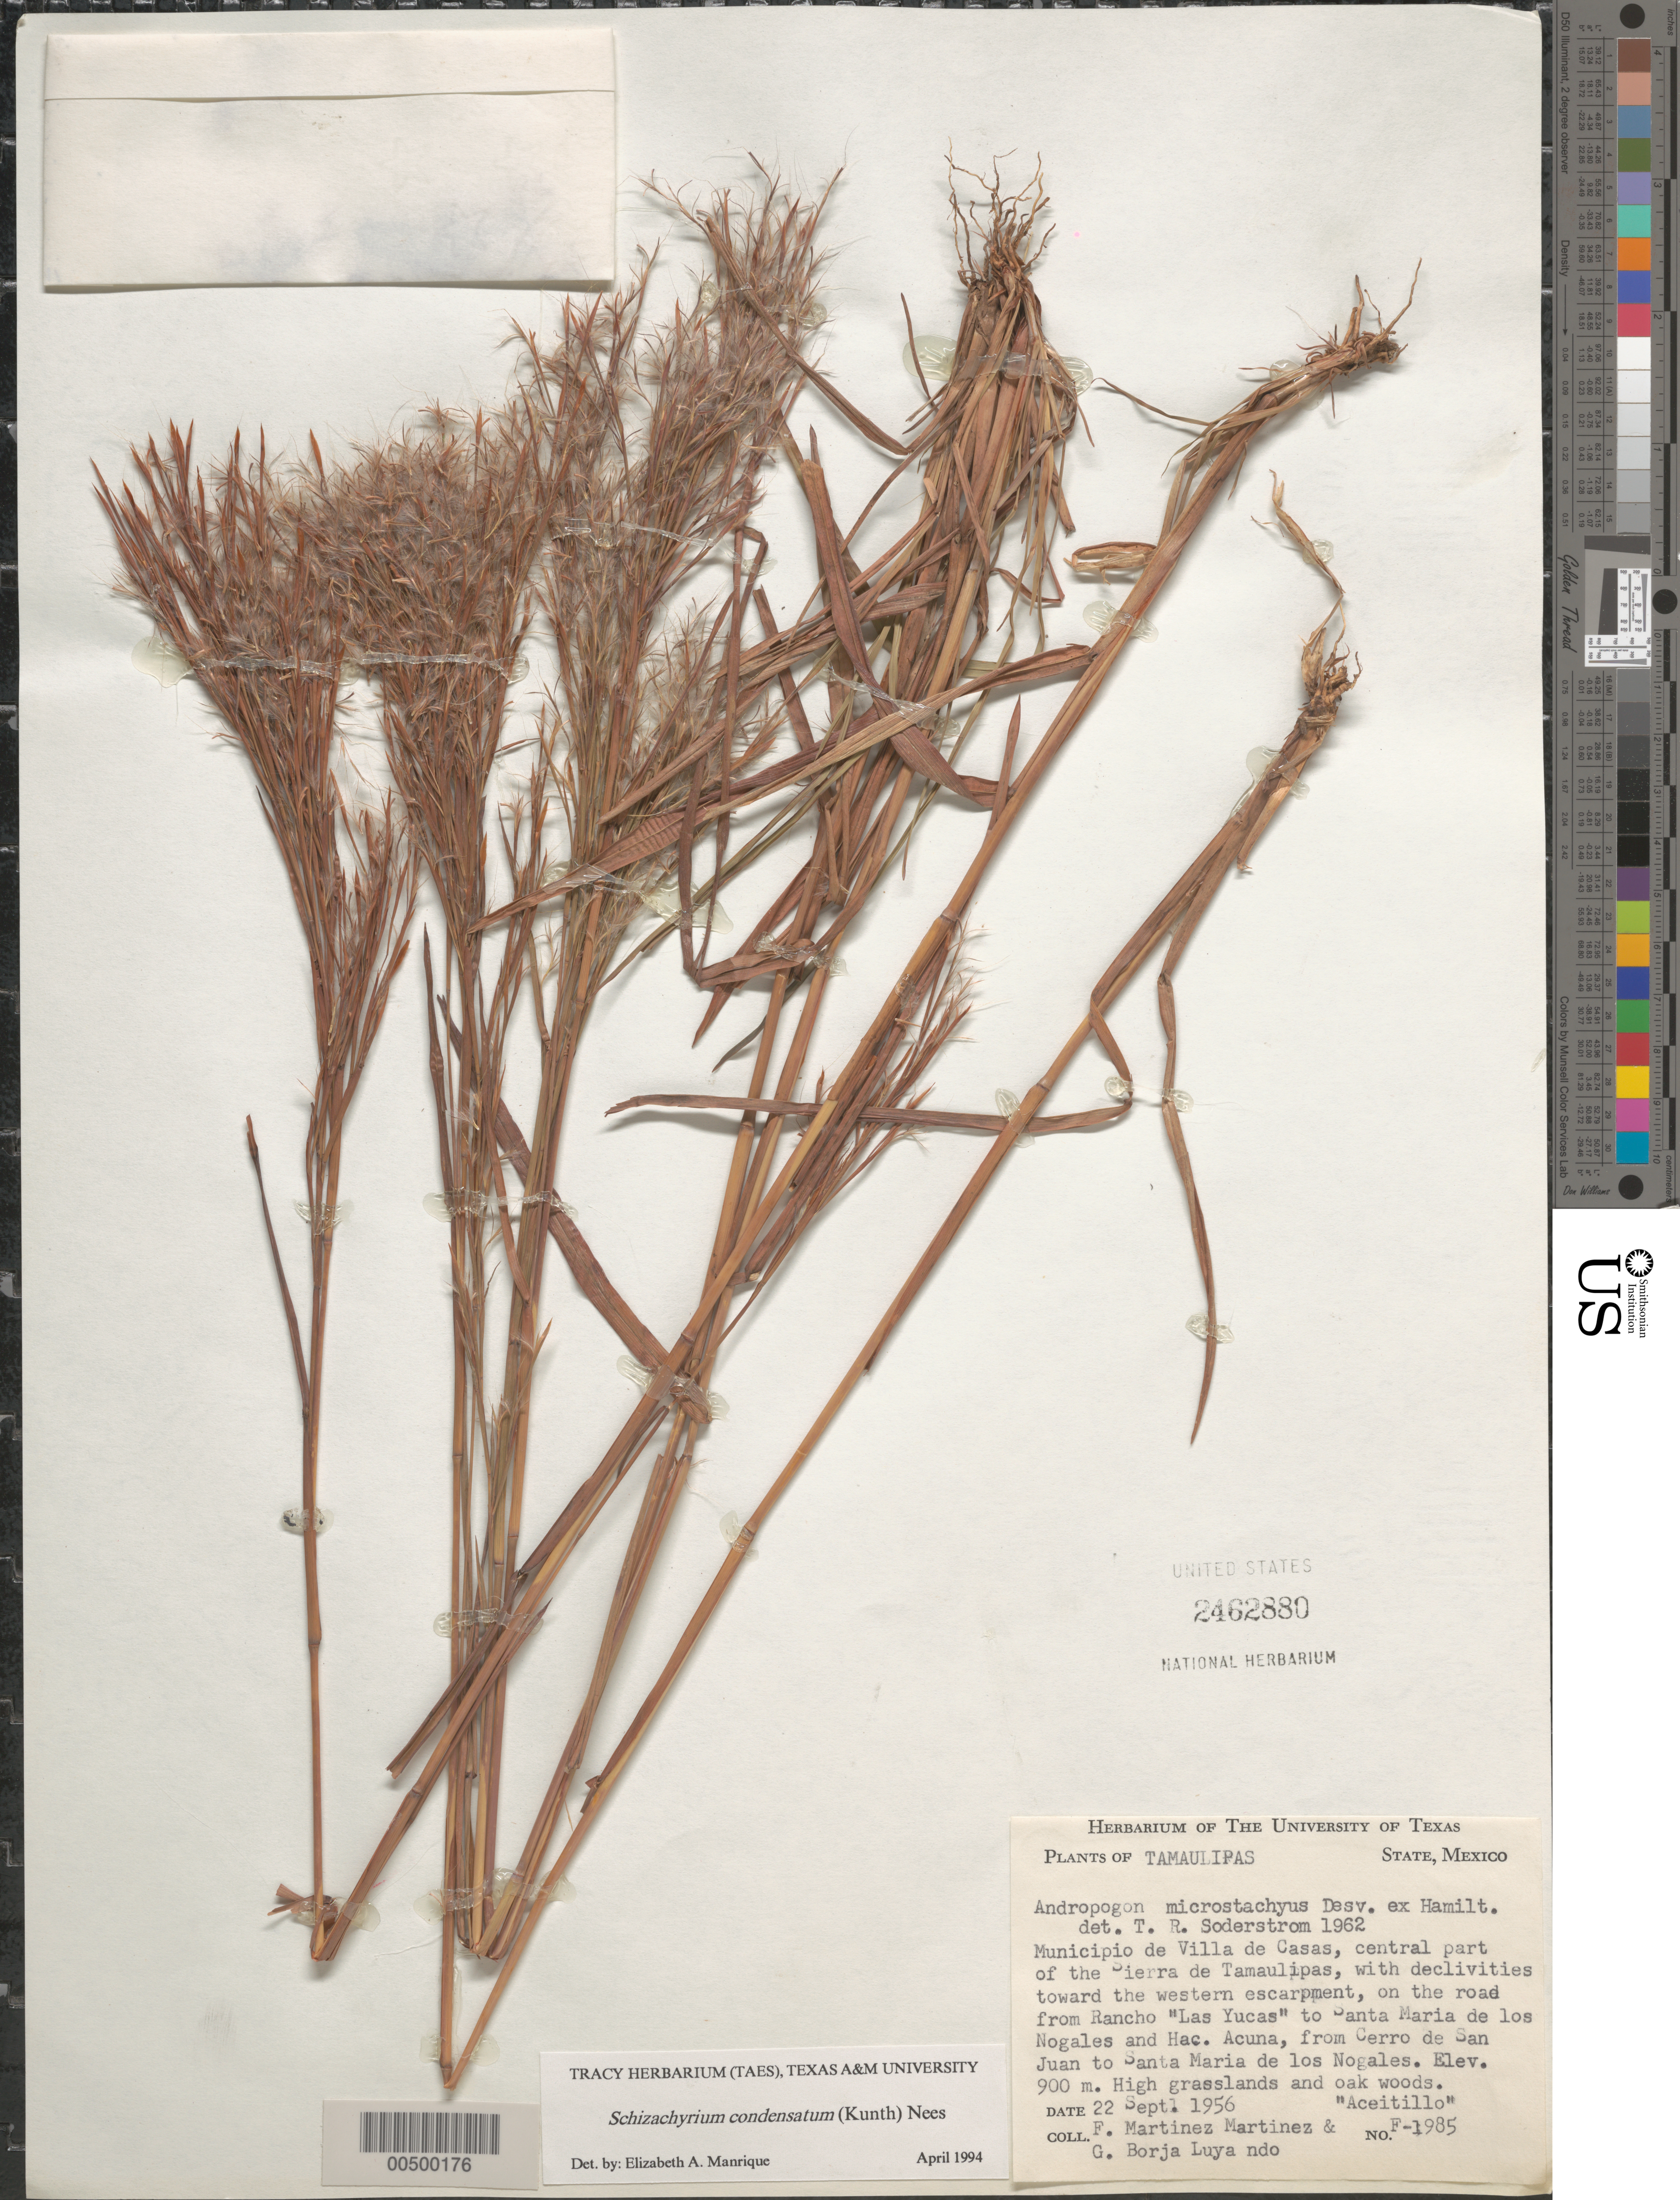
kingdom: Plantae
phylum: Tracheophyta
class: Liliopsida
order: Poales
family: Poaceae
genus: Schizachyrium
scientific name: Schizachyrium condensatum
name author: (Kunth) Nees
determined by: Manrique, E. A.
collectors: F. Martinez-M. & G. Borja-Luyando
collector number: F-1985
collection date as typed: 22 Sep 1956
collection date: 1956-09-22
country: Mexico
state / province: Tamaulipas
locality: Mun of Villa de Casas, central part of the Sierra de Tamaulipas, on the rd from Rancho Las Yucas to Santa Maria de los Noga...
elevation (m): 900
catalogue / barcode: US 2462880